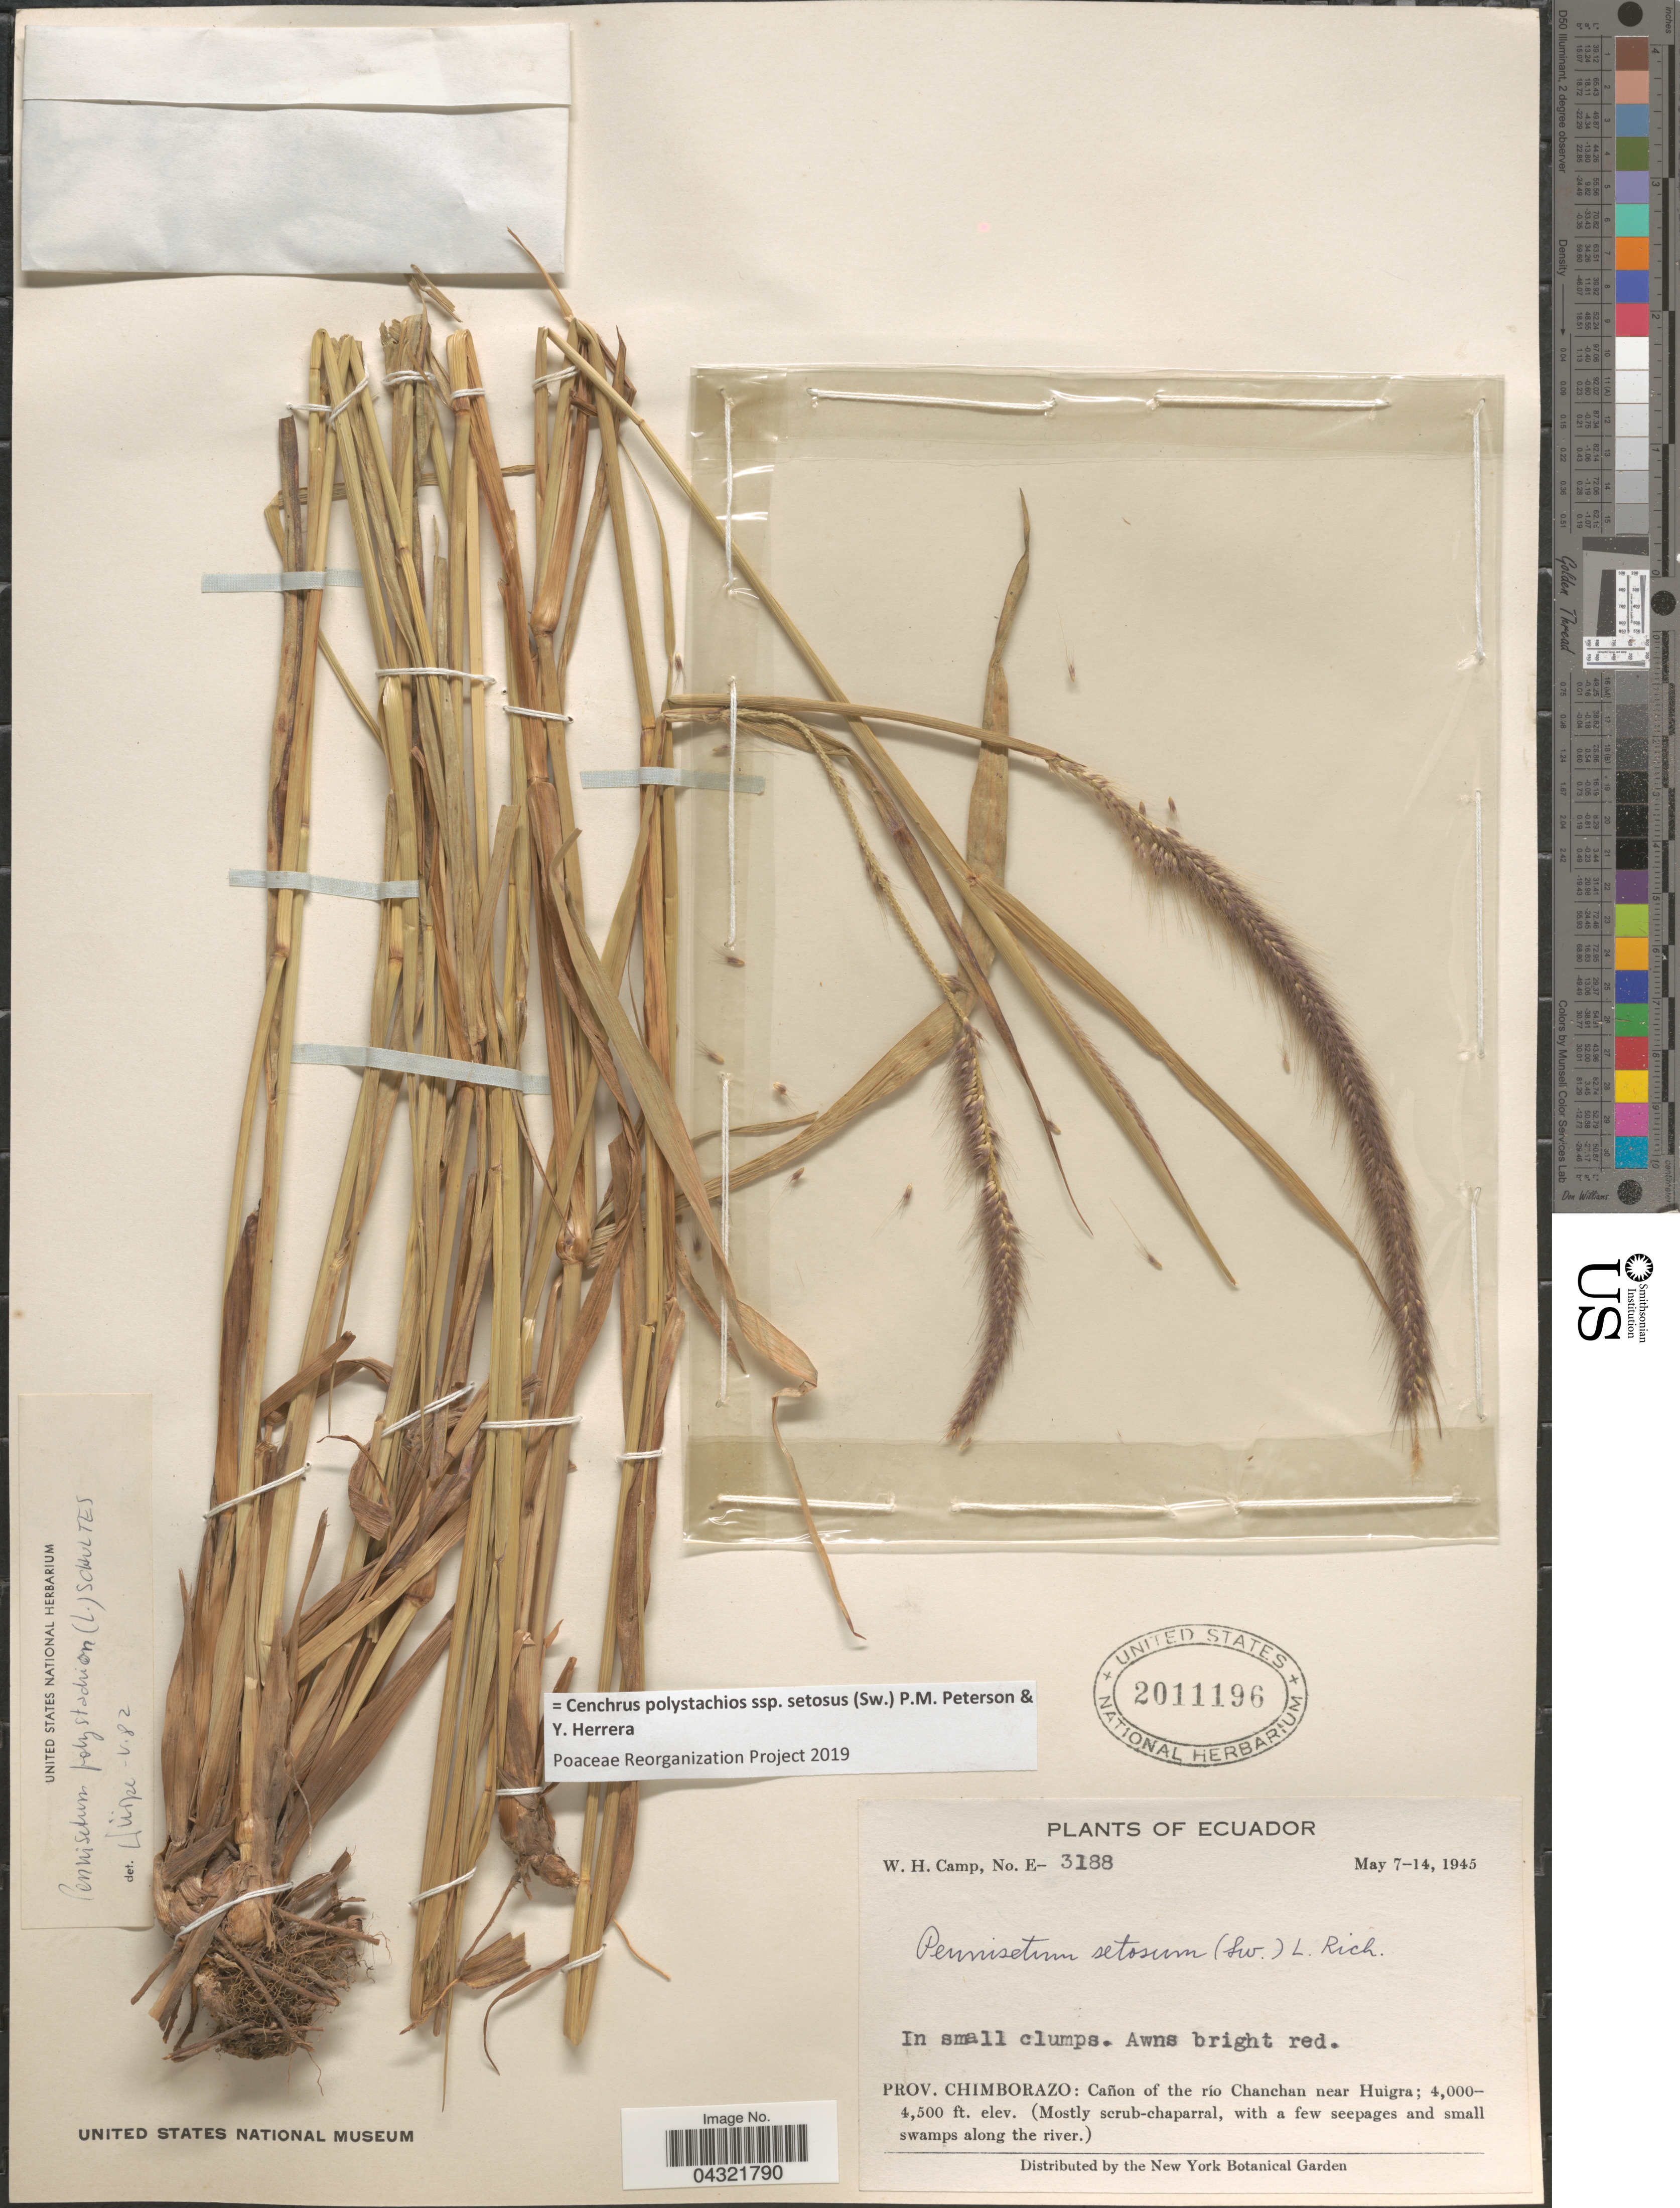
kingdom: Plantae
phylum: Tracheophyta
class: Liliopsida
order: Poales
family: Poaceae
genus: Cenchrus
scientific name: Cenchrus polystachios subsp. setosus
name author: (Sw.) P.M. Peterson & Y. Herrera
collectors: W. H. Camp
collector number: E-3188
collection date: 1945-05-07/1945-05-14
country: Ecuador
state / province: Chimborazo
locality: Cañon of the río Chanchan near Huigra.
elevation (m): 1219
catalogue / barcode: US 2011196